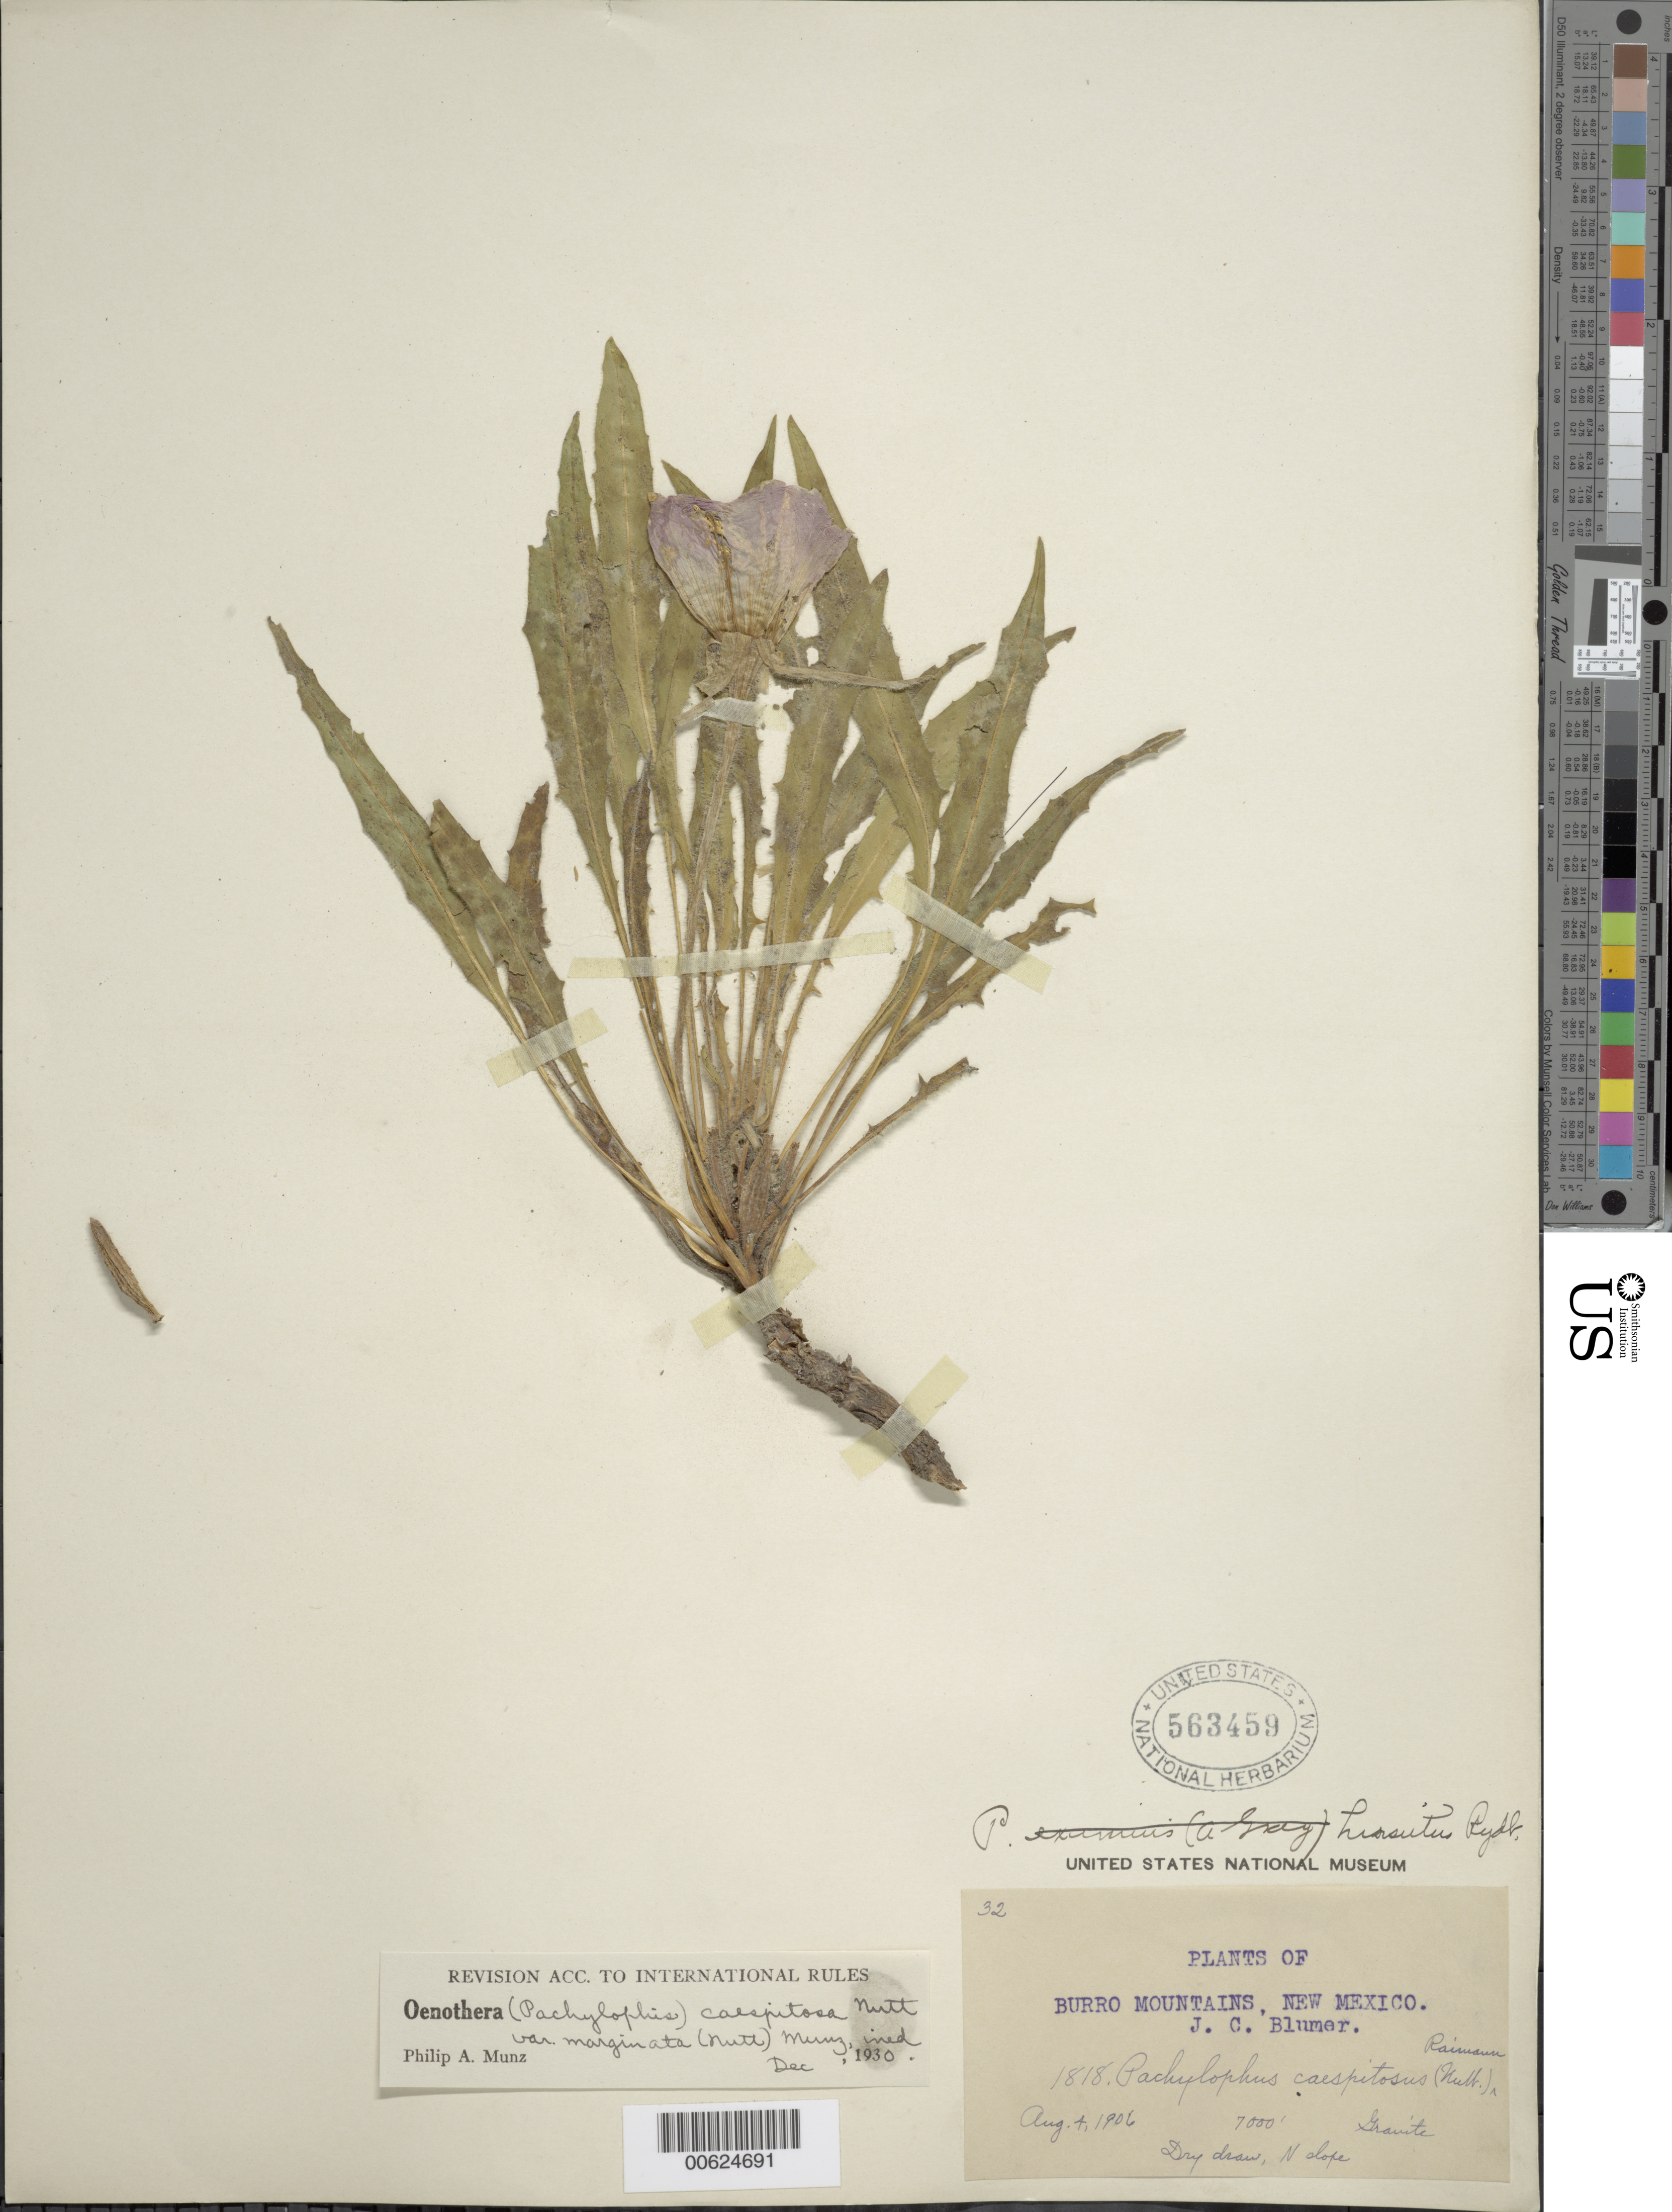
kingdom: Plantae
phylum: Tracheophyta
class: Magnoliopsida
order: Myrtales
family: Onagraceae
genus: Oenothera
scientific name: Oenothera cespitosa subsp. marginata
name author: (Nutt. ex Hook. & Arn.) Munz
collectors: J. C. Blumer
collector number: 1818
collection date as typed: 04 Aug 1906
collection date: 1906-08-04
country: United States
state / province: New Mexico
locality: Burro Mountains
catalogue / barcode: US 563459